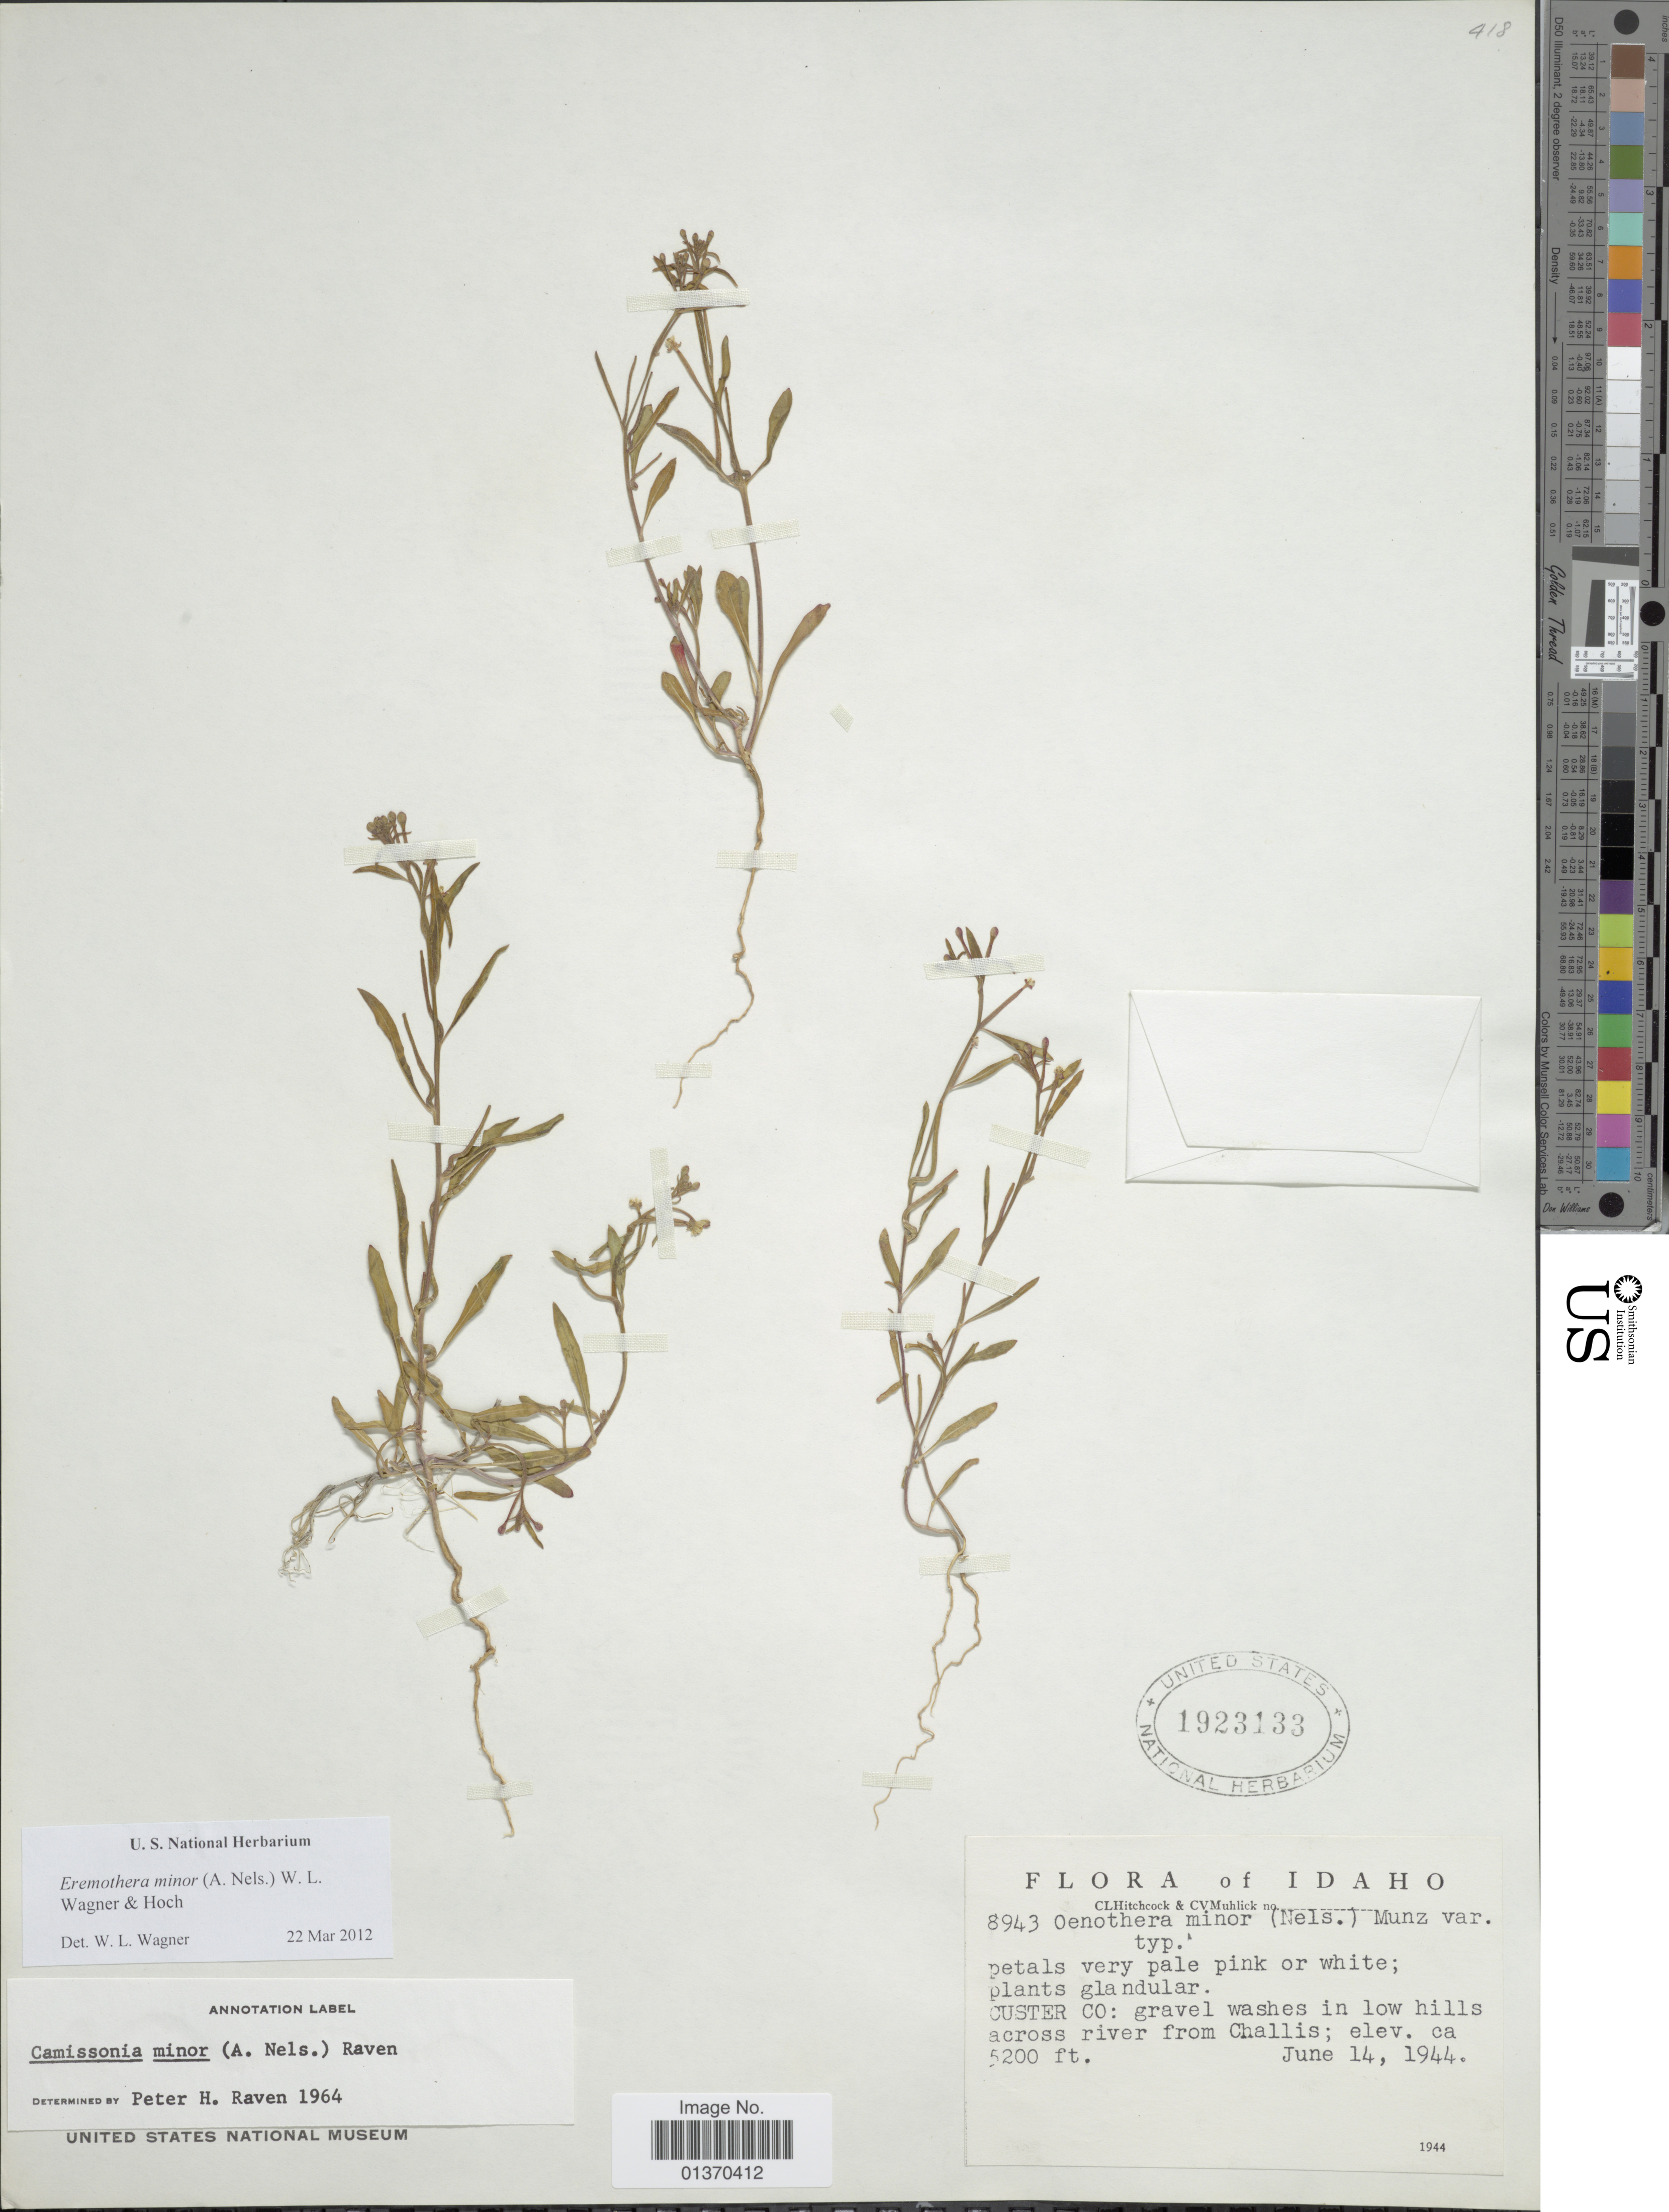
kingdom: Plantae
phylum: Tracheophyta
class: Magnoliopsida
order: Myrtales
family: Onagraceae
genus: Eremothera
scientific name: Eremothera minor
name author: (A. Nelson) W.L. Wagner & Hoch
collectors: C. L. Hitchcock & C. V. Muhlick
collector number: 8943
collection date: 1944-06-14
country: United States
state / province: Idaho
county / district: Custer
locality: gravel washes in low hills across river from Challis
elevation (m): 1585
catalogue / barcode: US 1923133